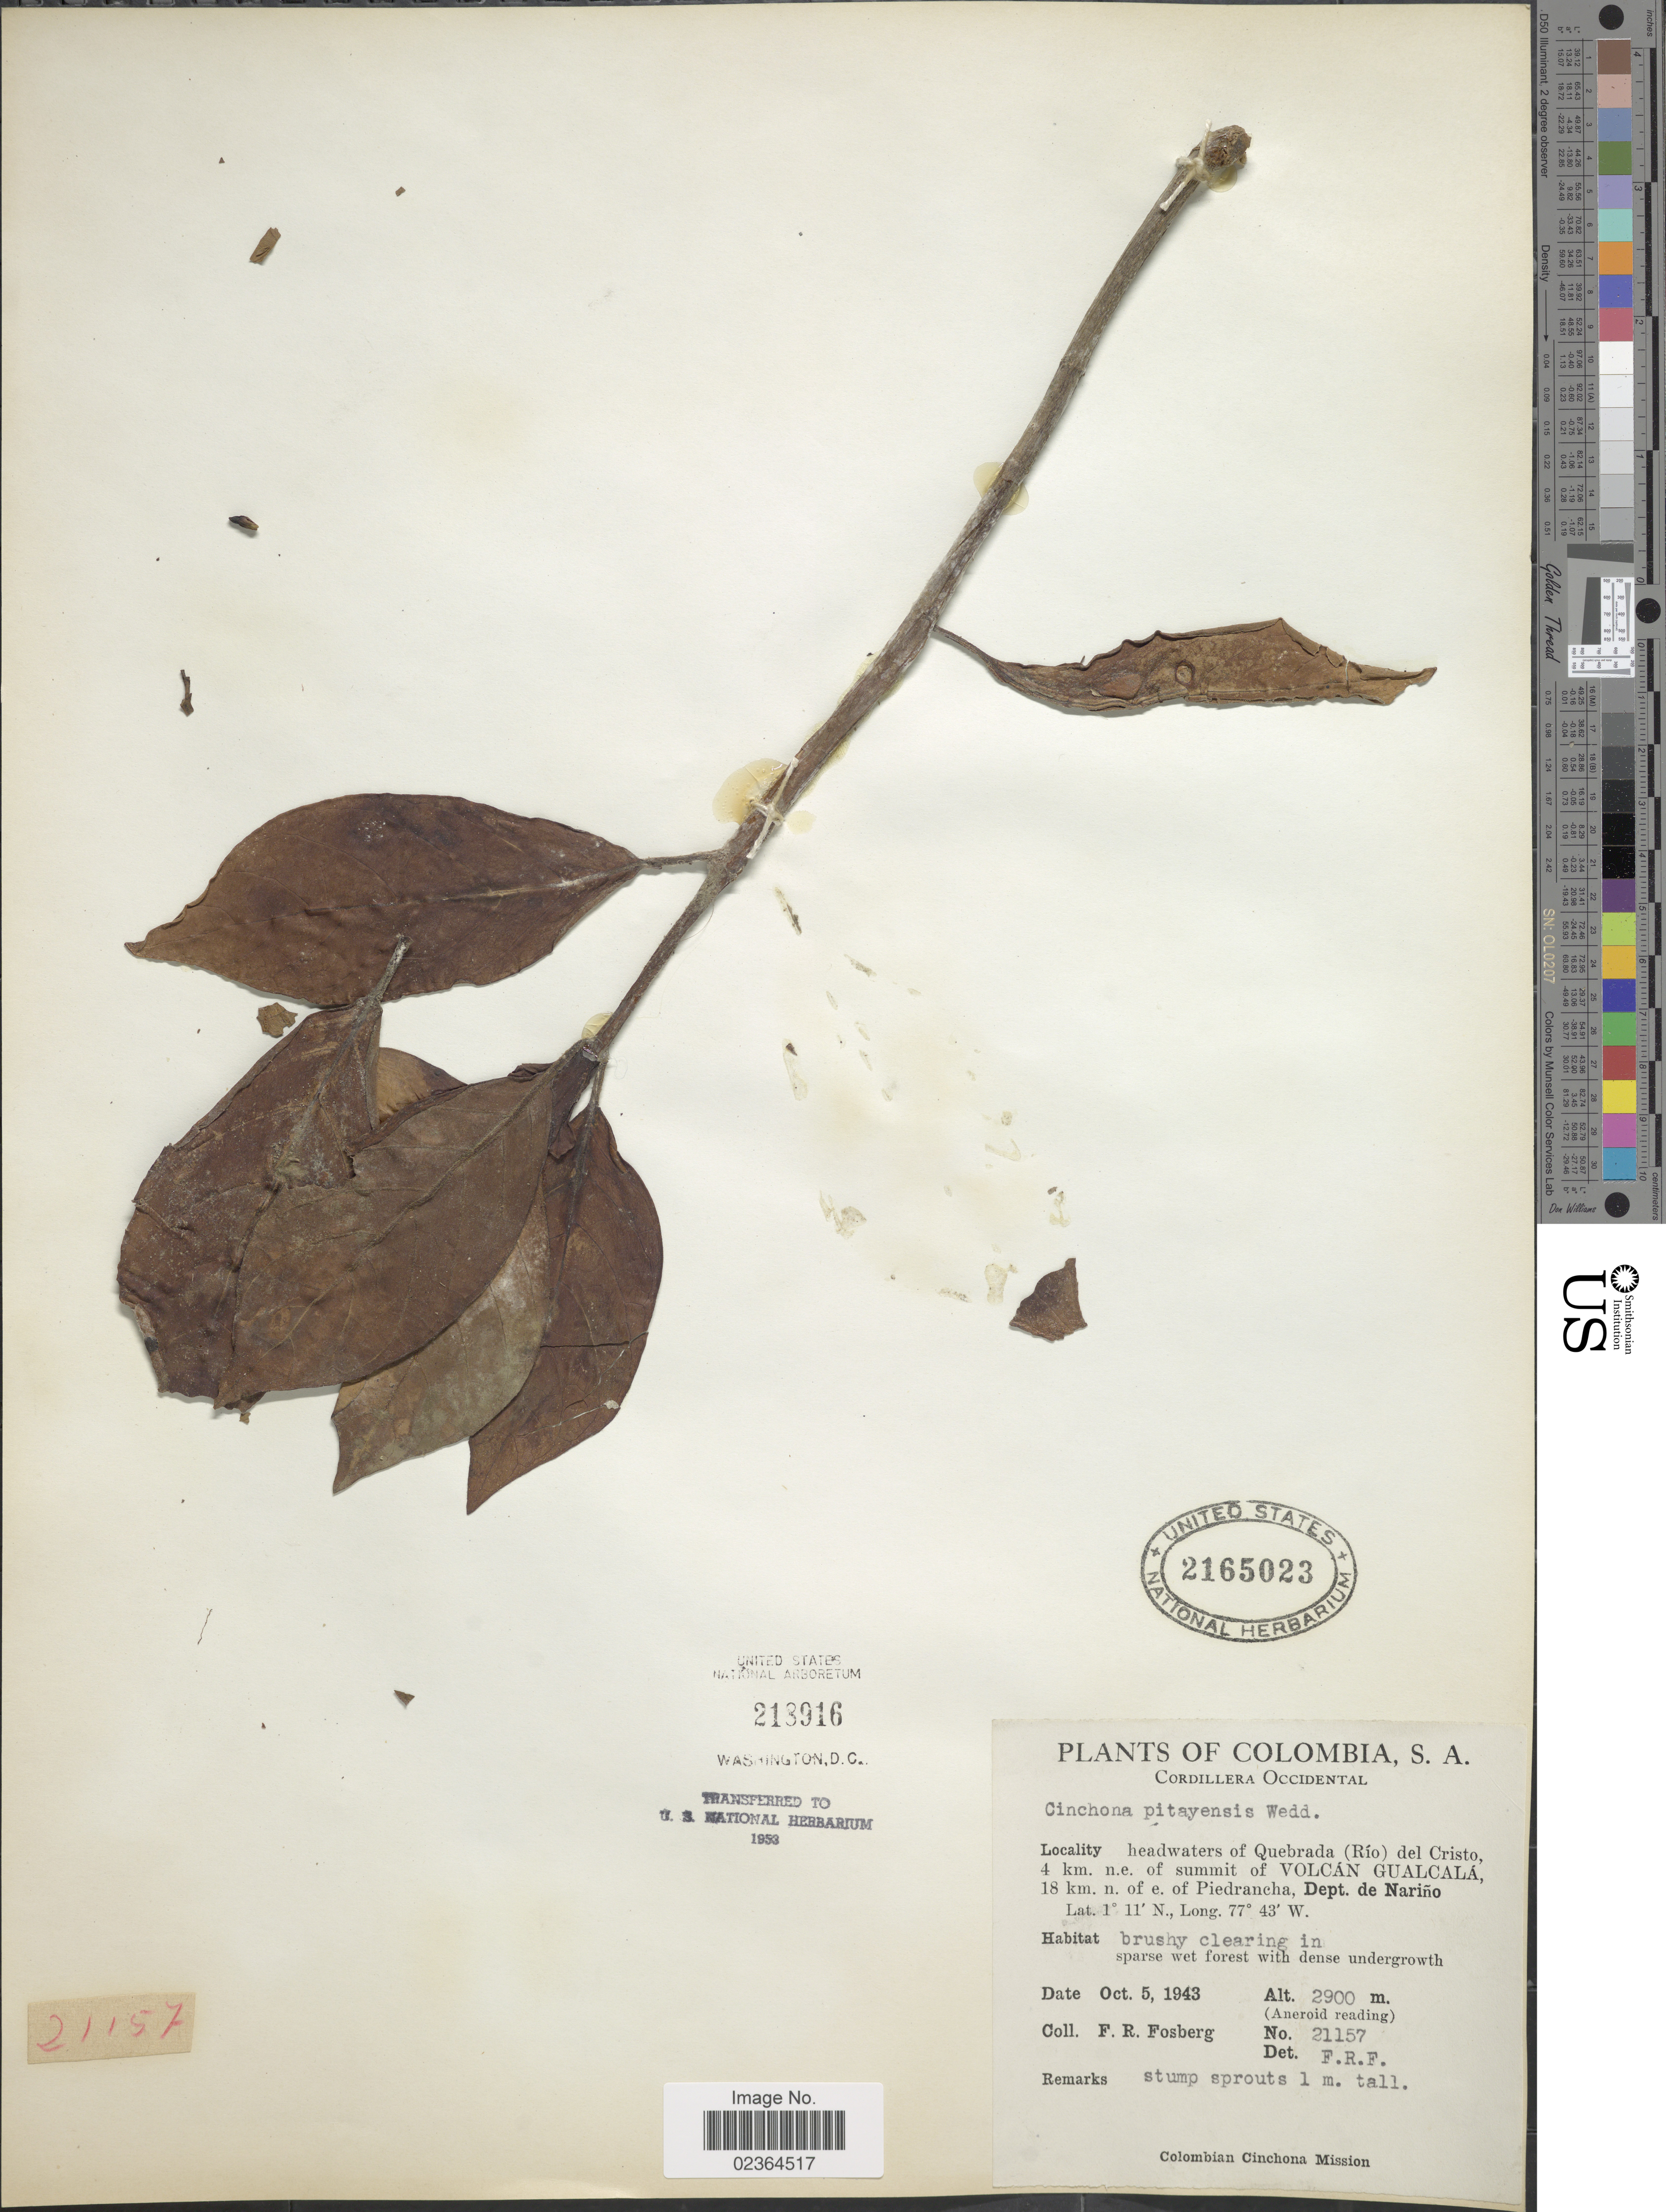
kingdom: Plantae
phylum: Tracheophyta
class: Magnoliopsida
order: Gentianales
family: Rubiaceae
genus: Cinchona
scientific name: Cinchona pitayensis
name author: Wedd.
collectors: F. R. Fosberg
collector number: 21157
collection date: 1943-10-05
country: Colombia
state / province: Nariño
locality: Cordillera Occidental, Headwaters of Quebrada (Rio) del Cristo, 4 km. n.e. of summit of Volcan Gualcala, 18 km. n. of e. of Piedrancha, Dept. de Narino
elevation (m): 2900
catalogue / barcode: US 2165023